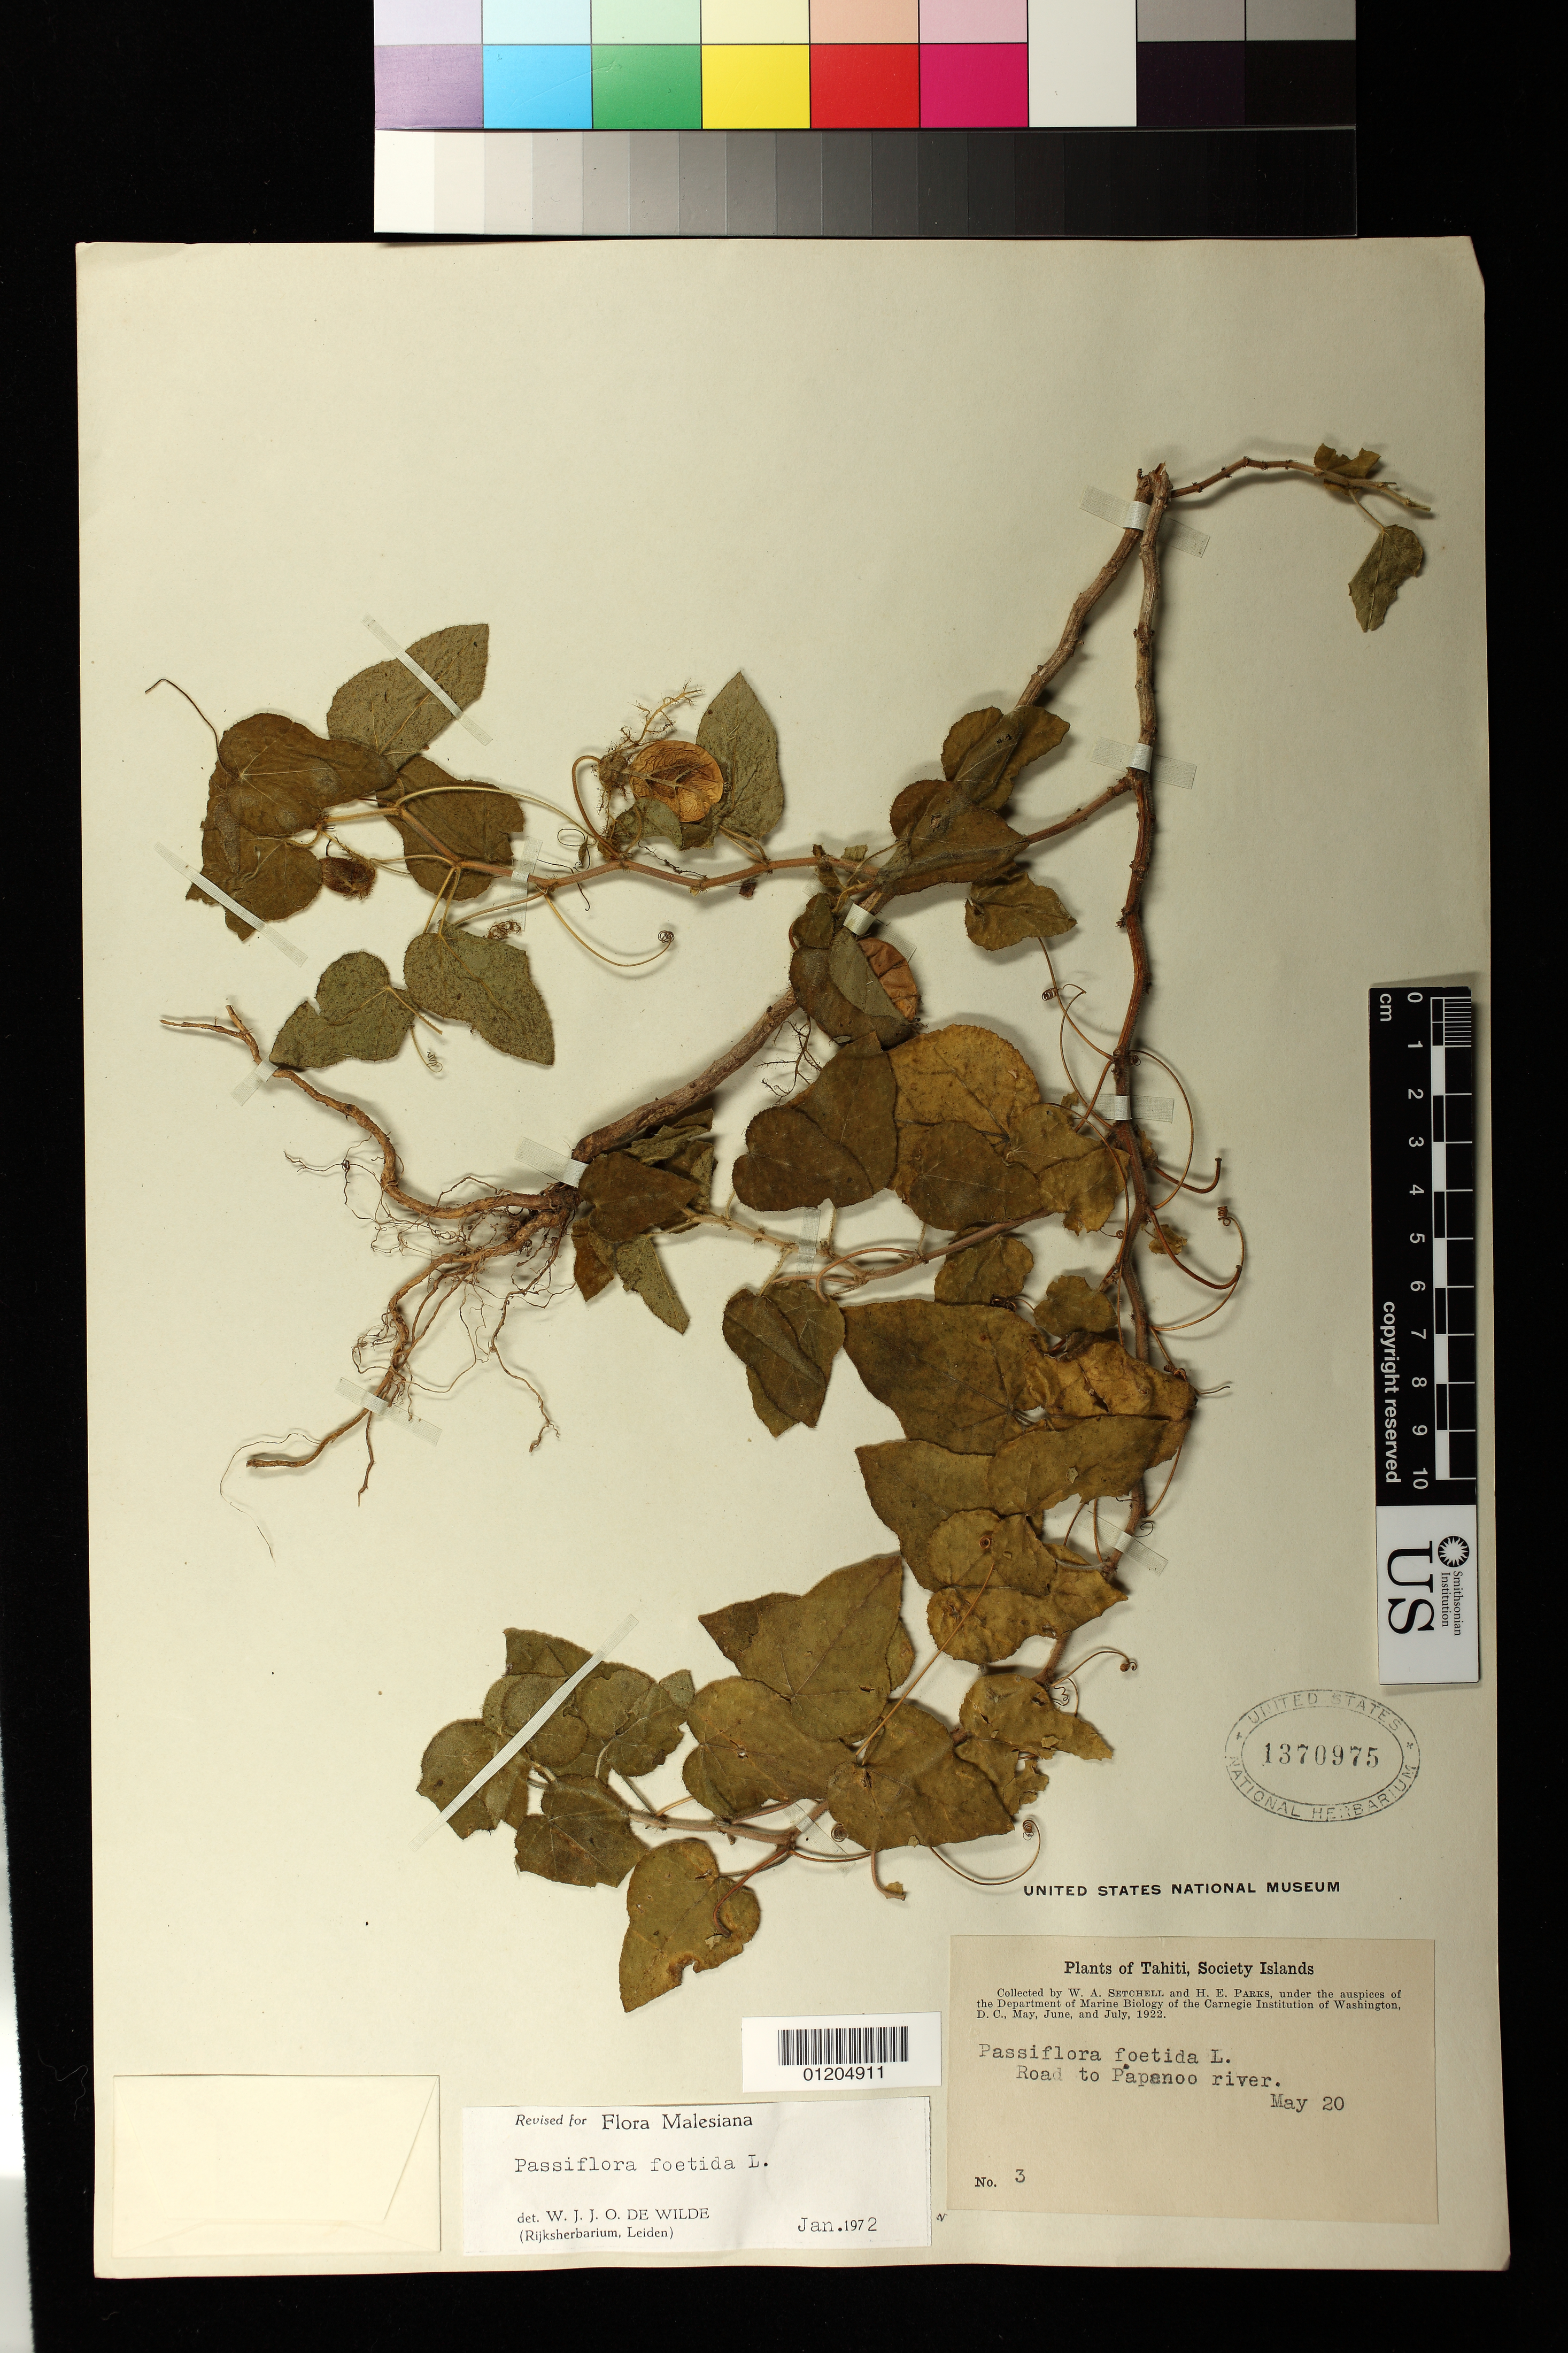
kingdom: Plantae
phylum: Tracheophyta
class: Magnoliopsida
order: Malpighiales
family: Passifloraceae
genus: Passiflora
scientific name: Passiflora foetida var. gossypiifolia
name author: (Desv.) Mast.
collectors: W. Setchell & H. E. Parks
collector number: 3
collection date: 1922-05-20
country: French Polynesia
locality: Tahiti. Road to Papenoo river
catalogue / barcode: US 1370975